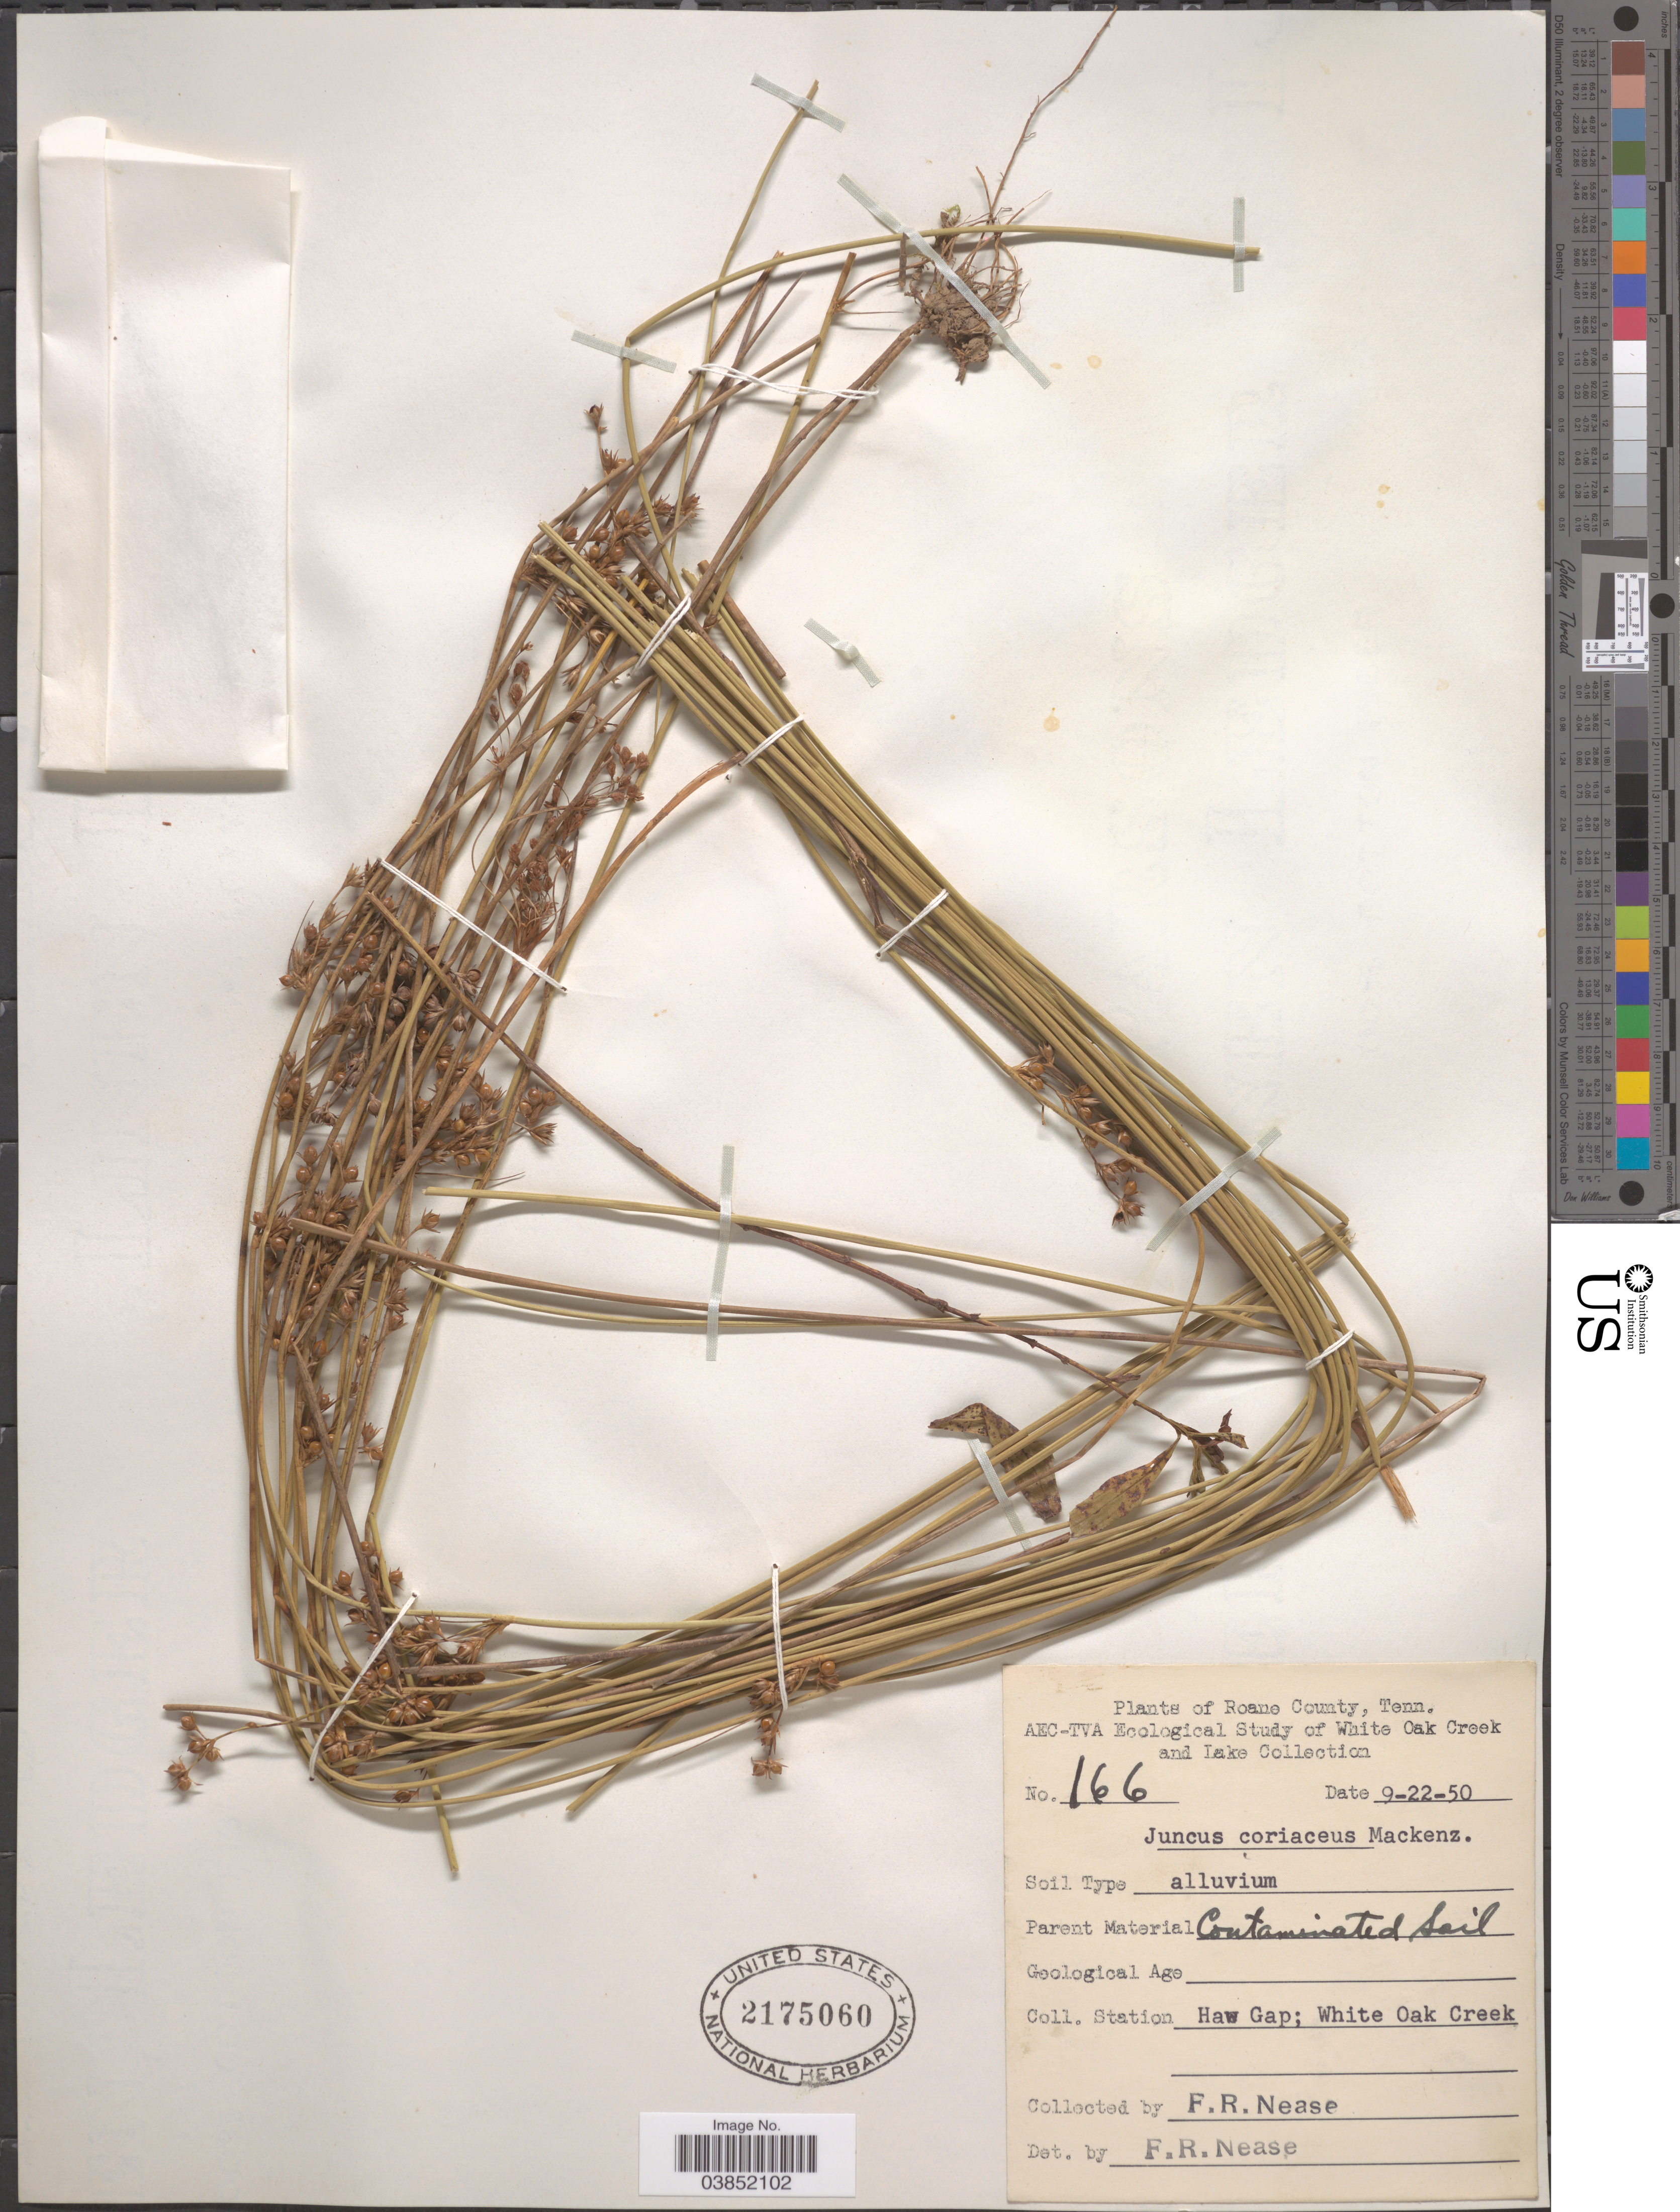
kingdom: Plantae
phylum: Tracheophyta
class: Liliopsida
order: Poales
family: Juncaceae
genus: Juncus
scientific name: Juncus coriaceus Mack.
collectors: F. Nease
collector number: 166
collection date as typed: Transcribed d/m/y: 22/9/50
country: United States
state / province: Tennessee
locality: Roane County. Station Haw Gap; White Oak Creek.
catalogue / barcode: US 2175060